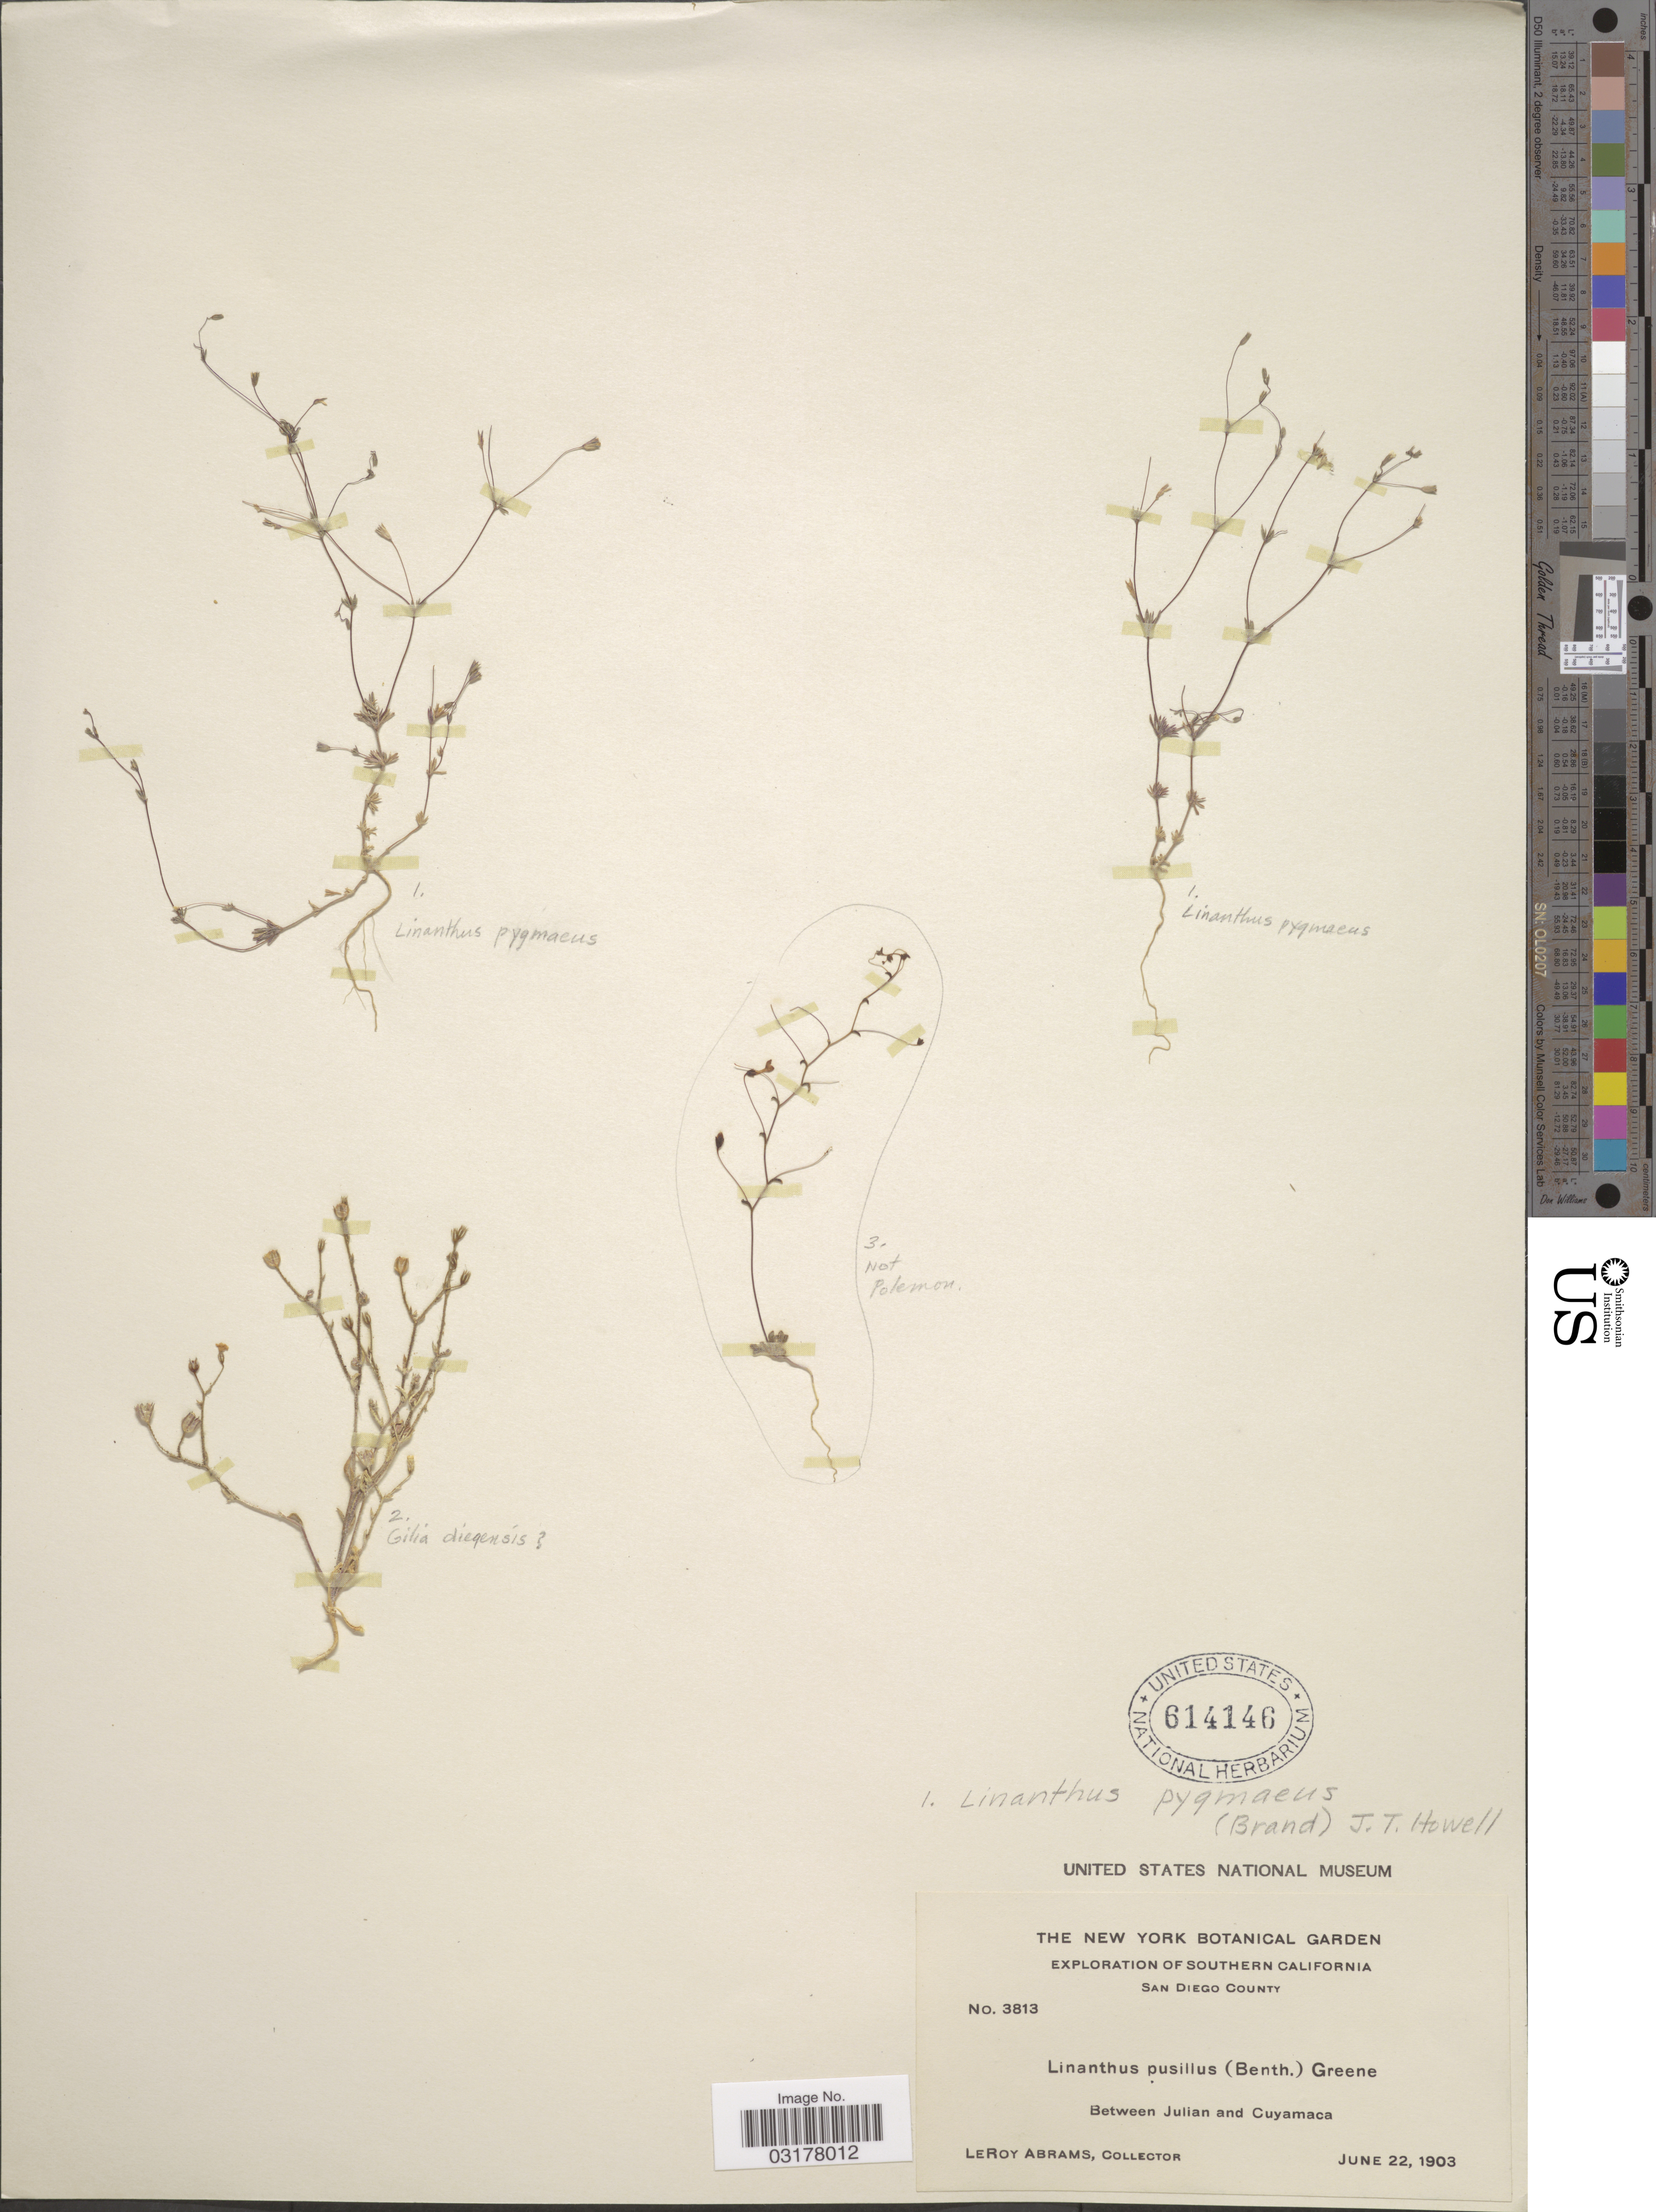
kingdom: Plantae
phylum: Tracheophyta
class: Magnoliopsida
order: Ericales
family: Polemoniaceae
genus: Leptosiphon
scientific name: Leptosiphon pygmaeus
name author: (Brand) J.M. Porter & L.A. Johnson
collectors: L. Abrams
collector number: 3813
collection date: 1903-06-22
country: United States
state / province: California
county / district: San Diego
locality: Southern California, San Diego County, Between Julian and Cuyamaca.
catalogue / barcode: US 614146